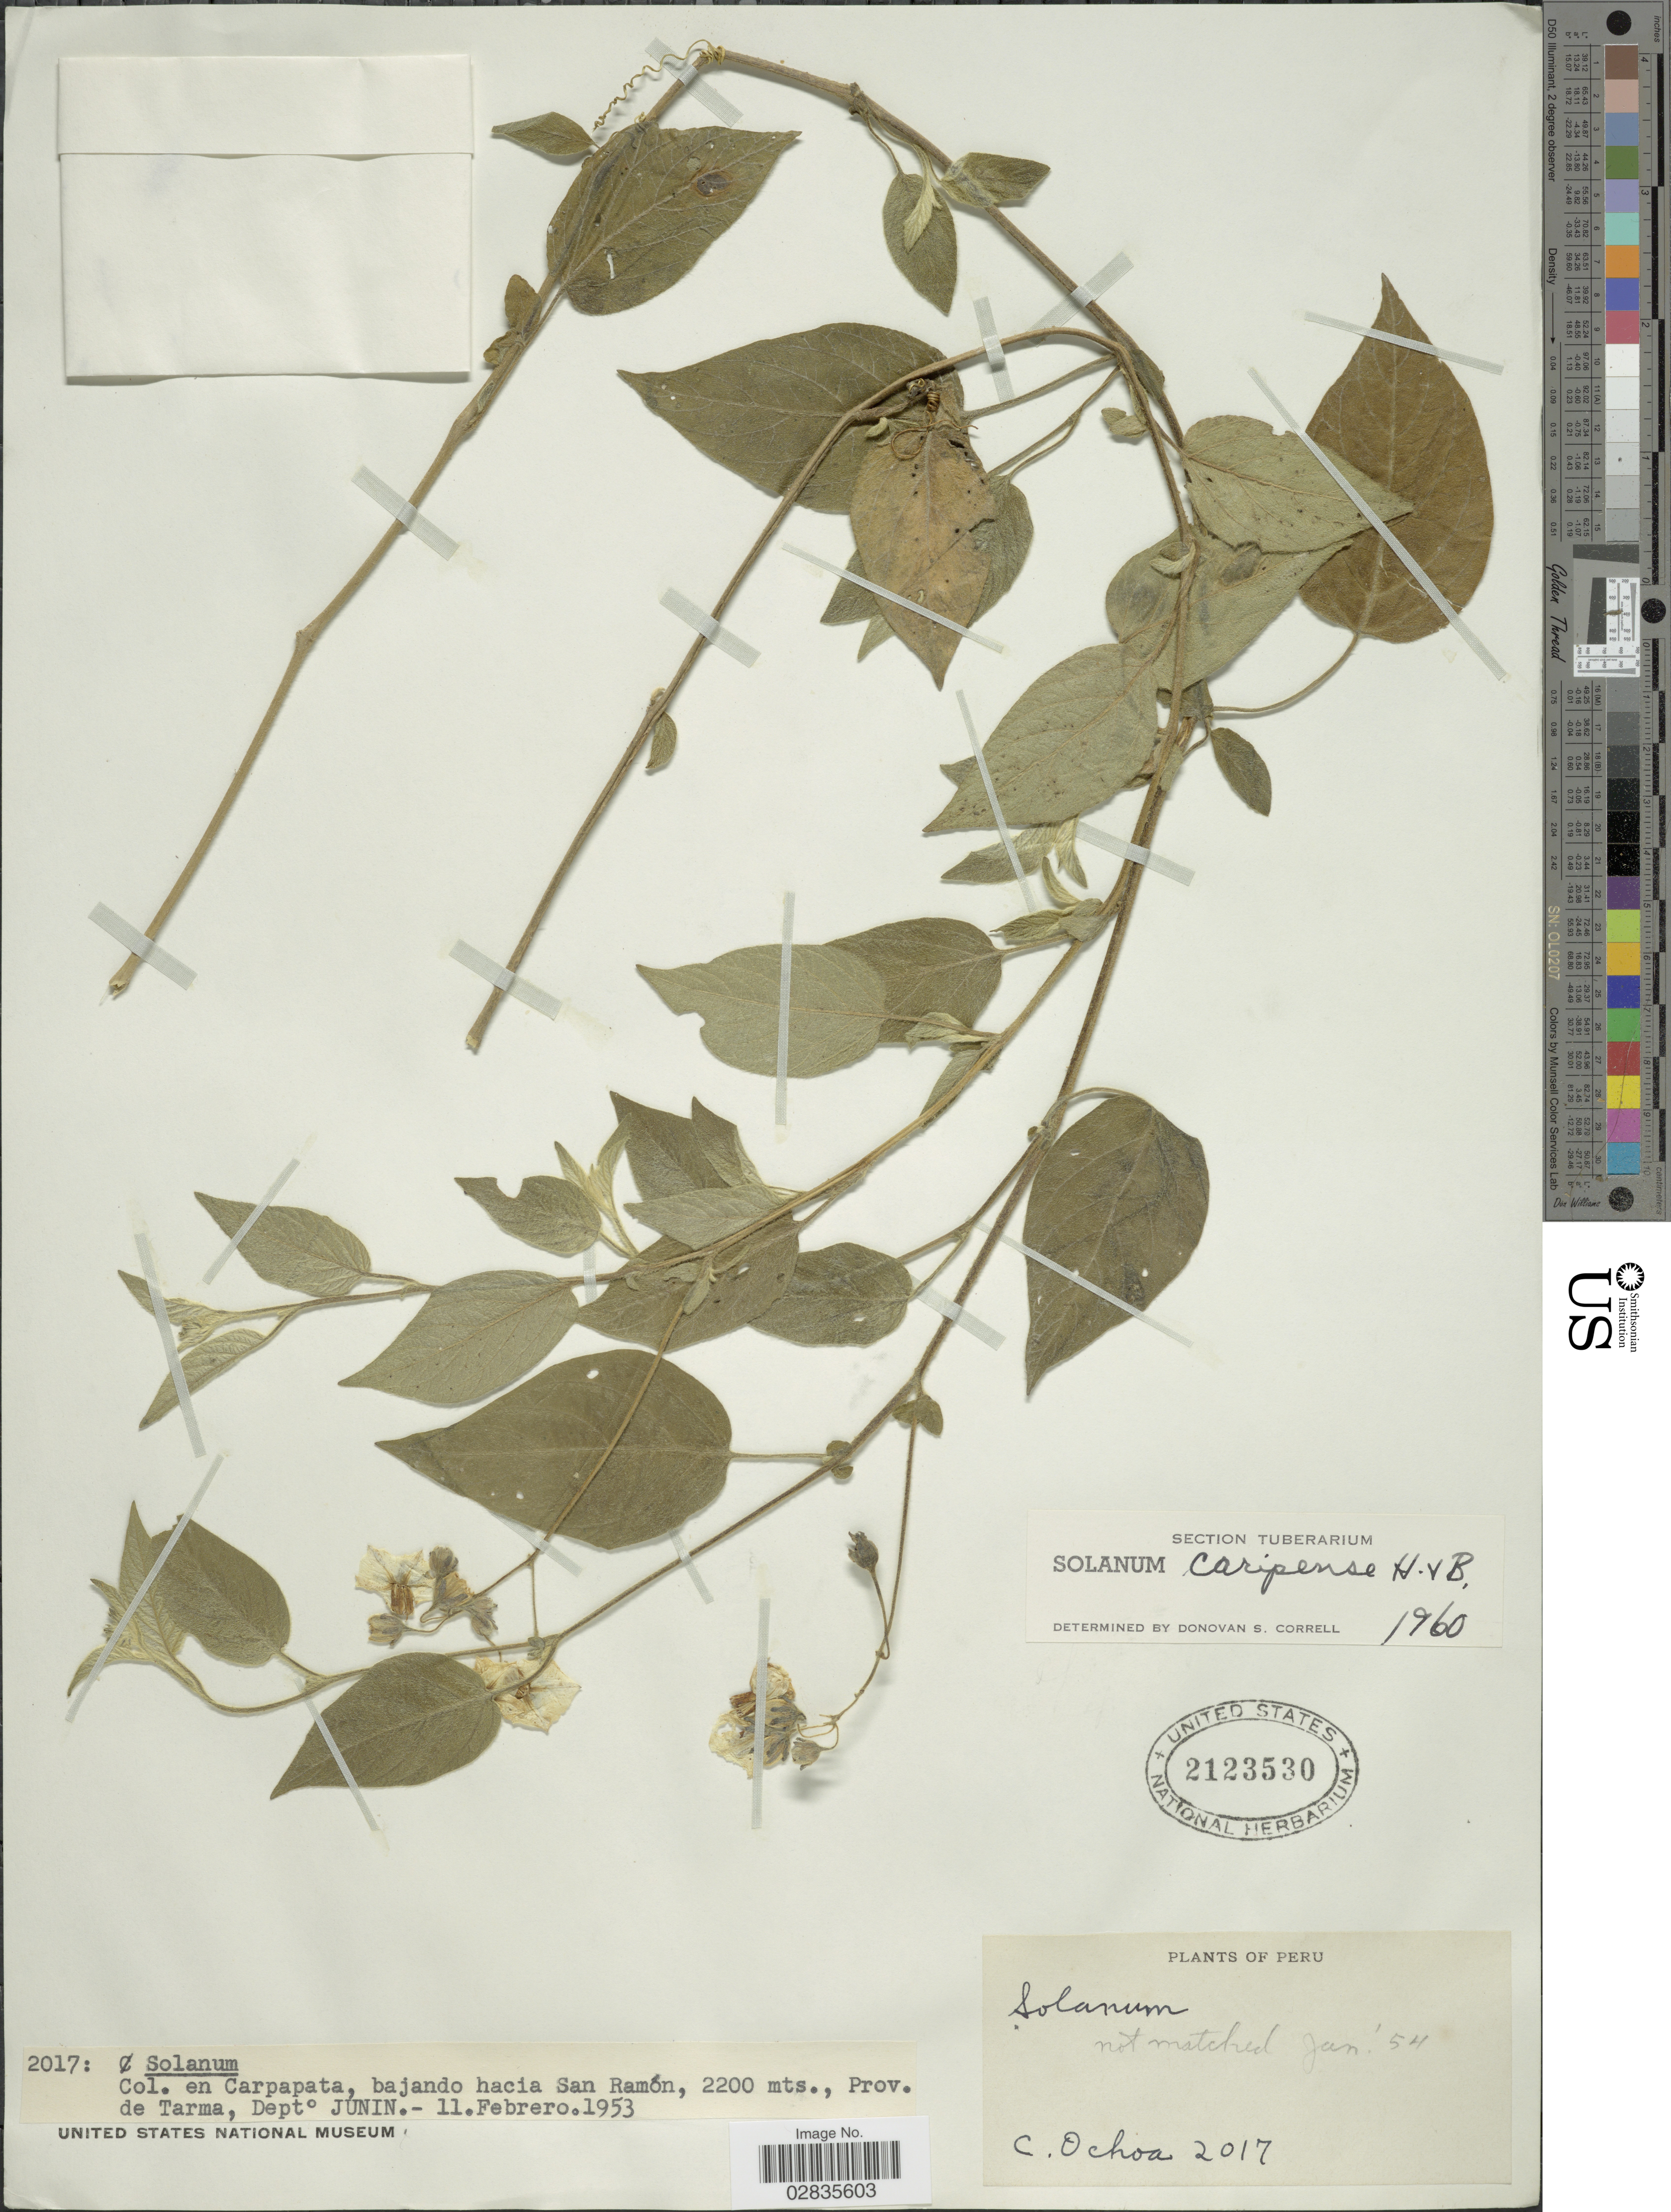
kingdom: Plantae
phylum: Tracheophyta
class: Magnoliopsida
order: Solanales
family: Solanaceae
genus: Solanum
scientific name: Solanum caripense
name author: Humb. & Bonpl. ex Dunal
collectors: C. Ochoa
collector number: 2017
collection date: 1953-02-11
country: Peru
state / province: Junín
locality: Carpapata, bajando hacia San Ramón, Prov. de Tarma, Dpto Junin.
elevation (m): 2200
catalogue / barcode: US 2123530